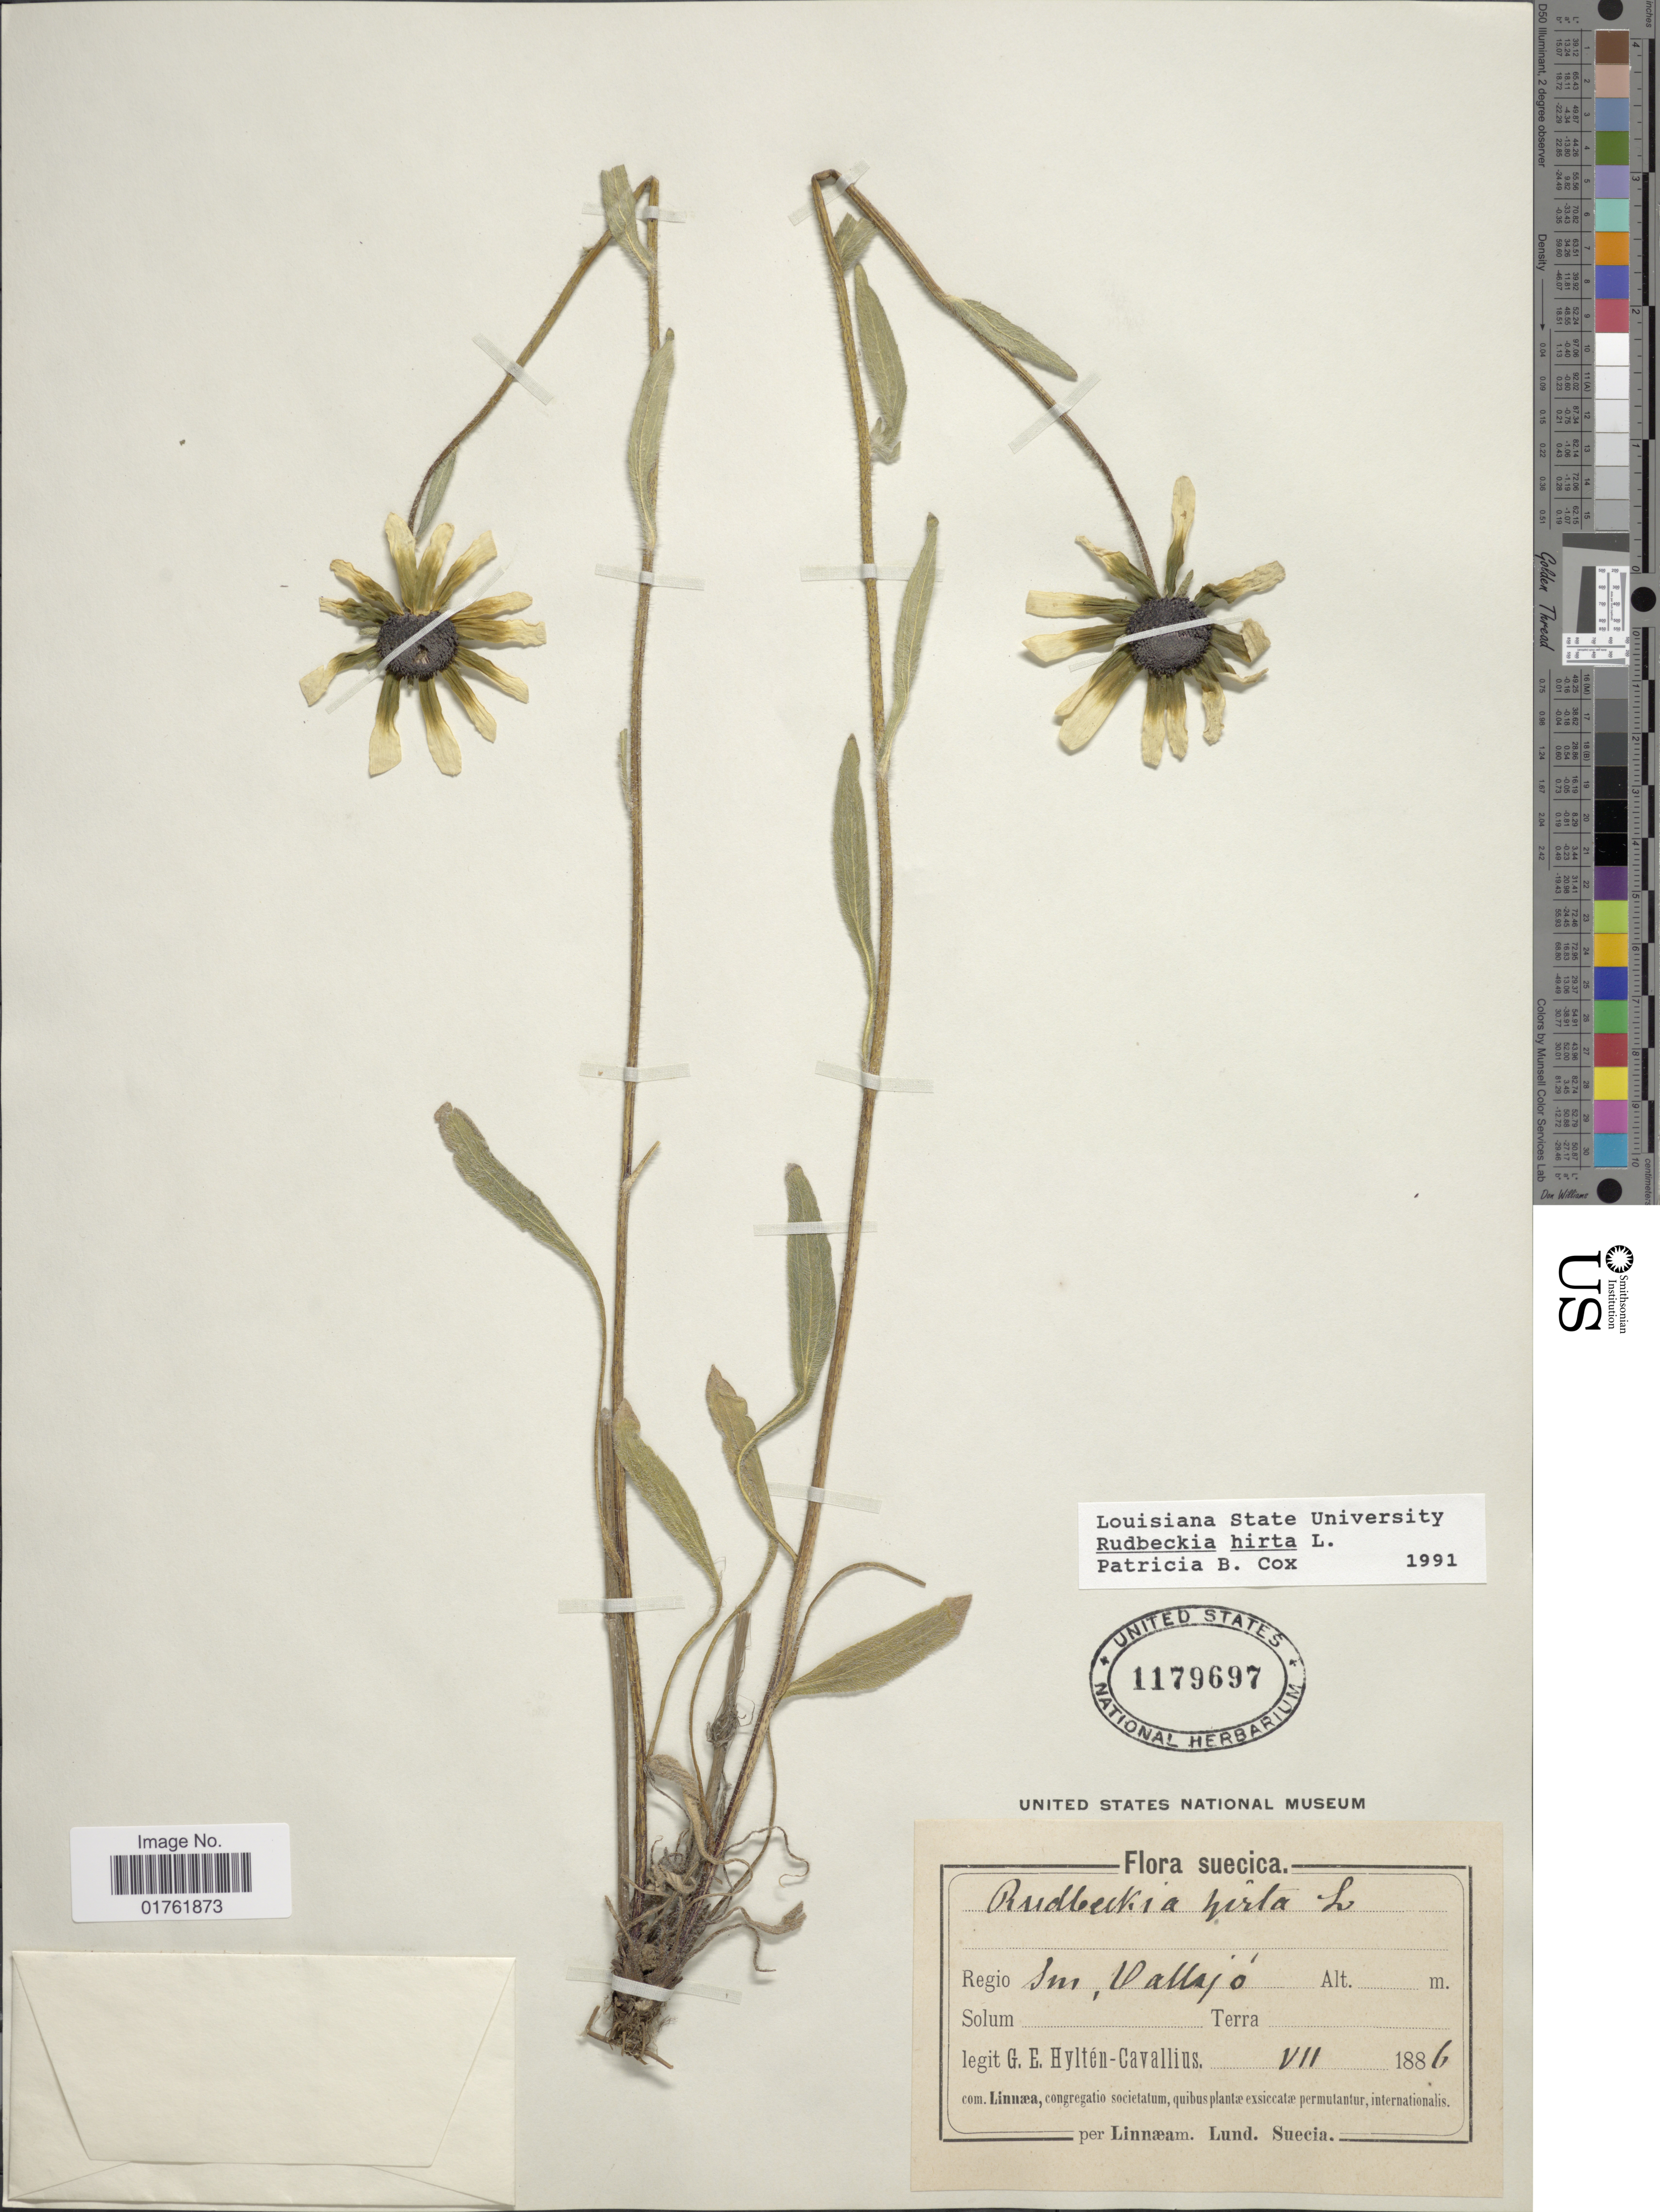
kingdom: Plantae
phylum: Tracheophyta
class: Magnoliopsida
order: Asterales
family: Asteraceae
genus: Rudbeckia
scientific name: Rudbeckia hirta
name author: L.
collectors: G. Hyltén-Cavallius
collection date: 1886-07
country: Sweden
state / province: Jämtland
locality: Vallsjö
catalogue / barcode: US 1179697